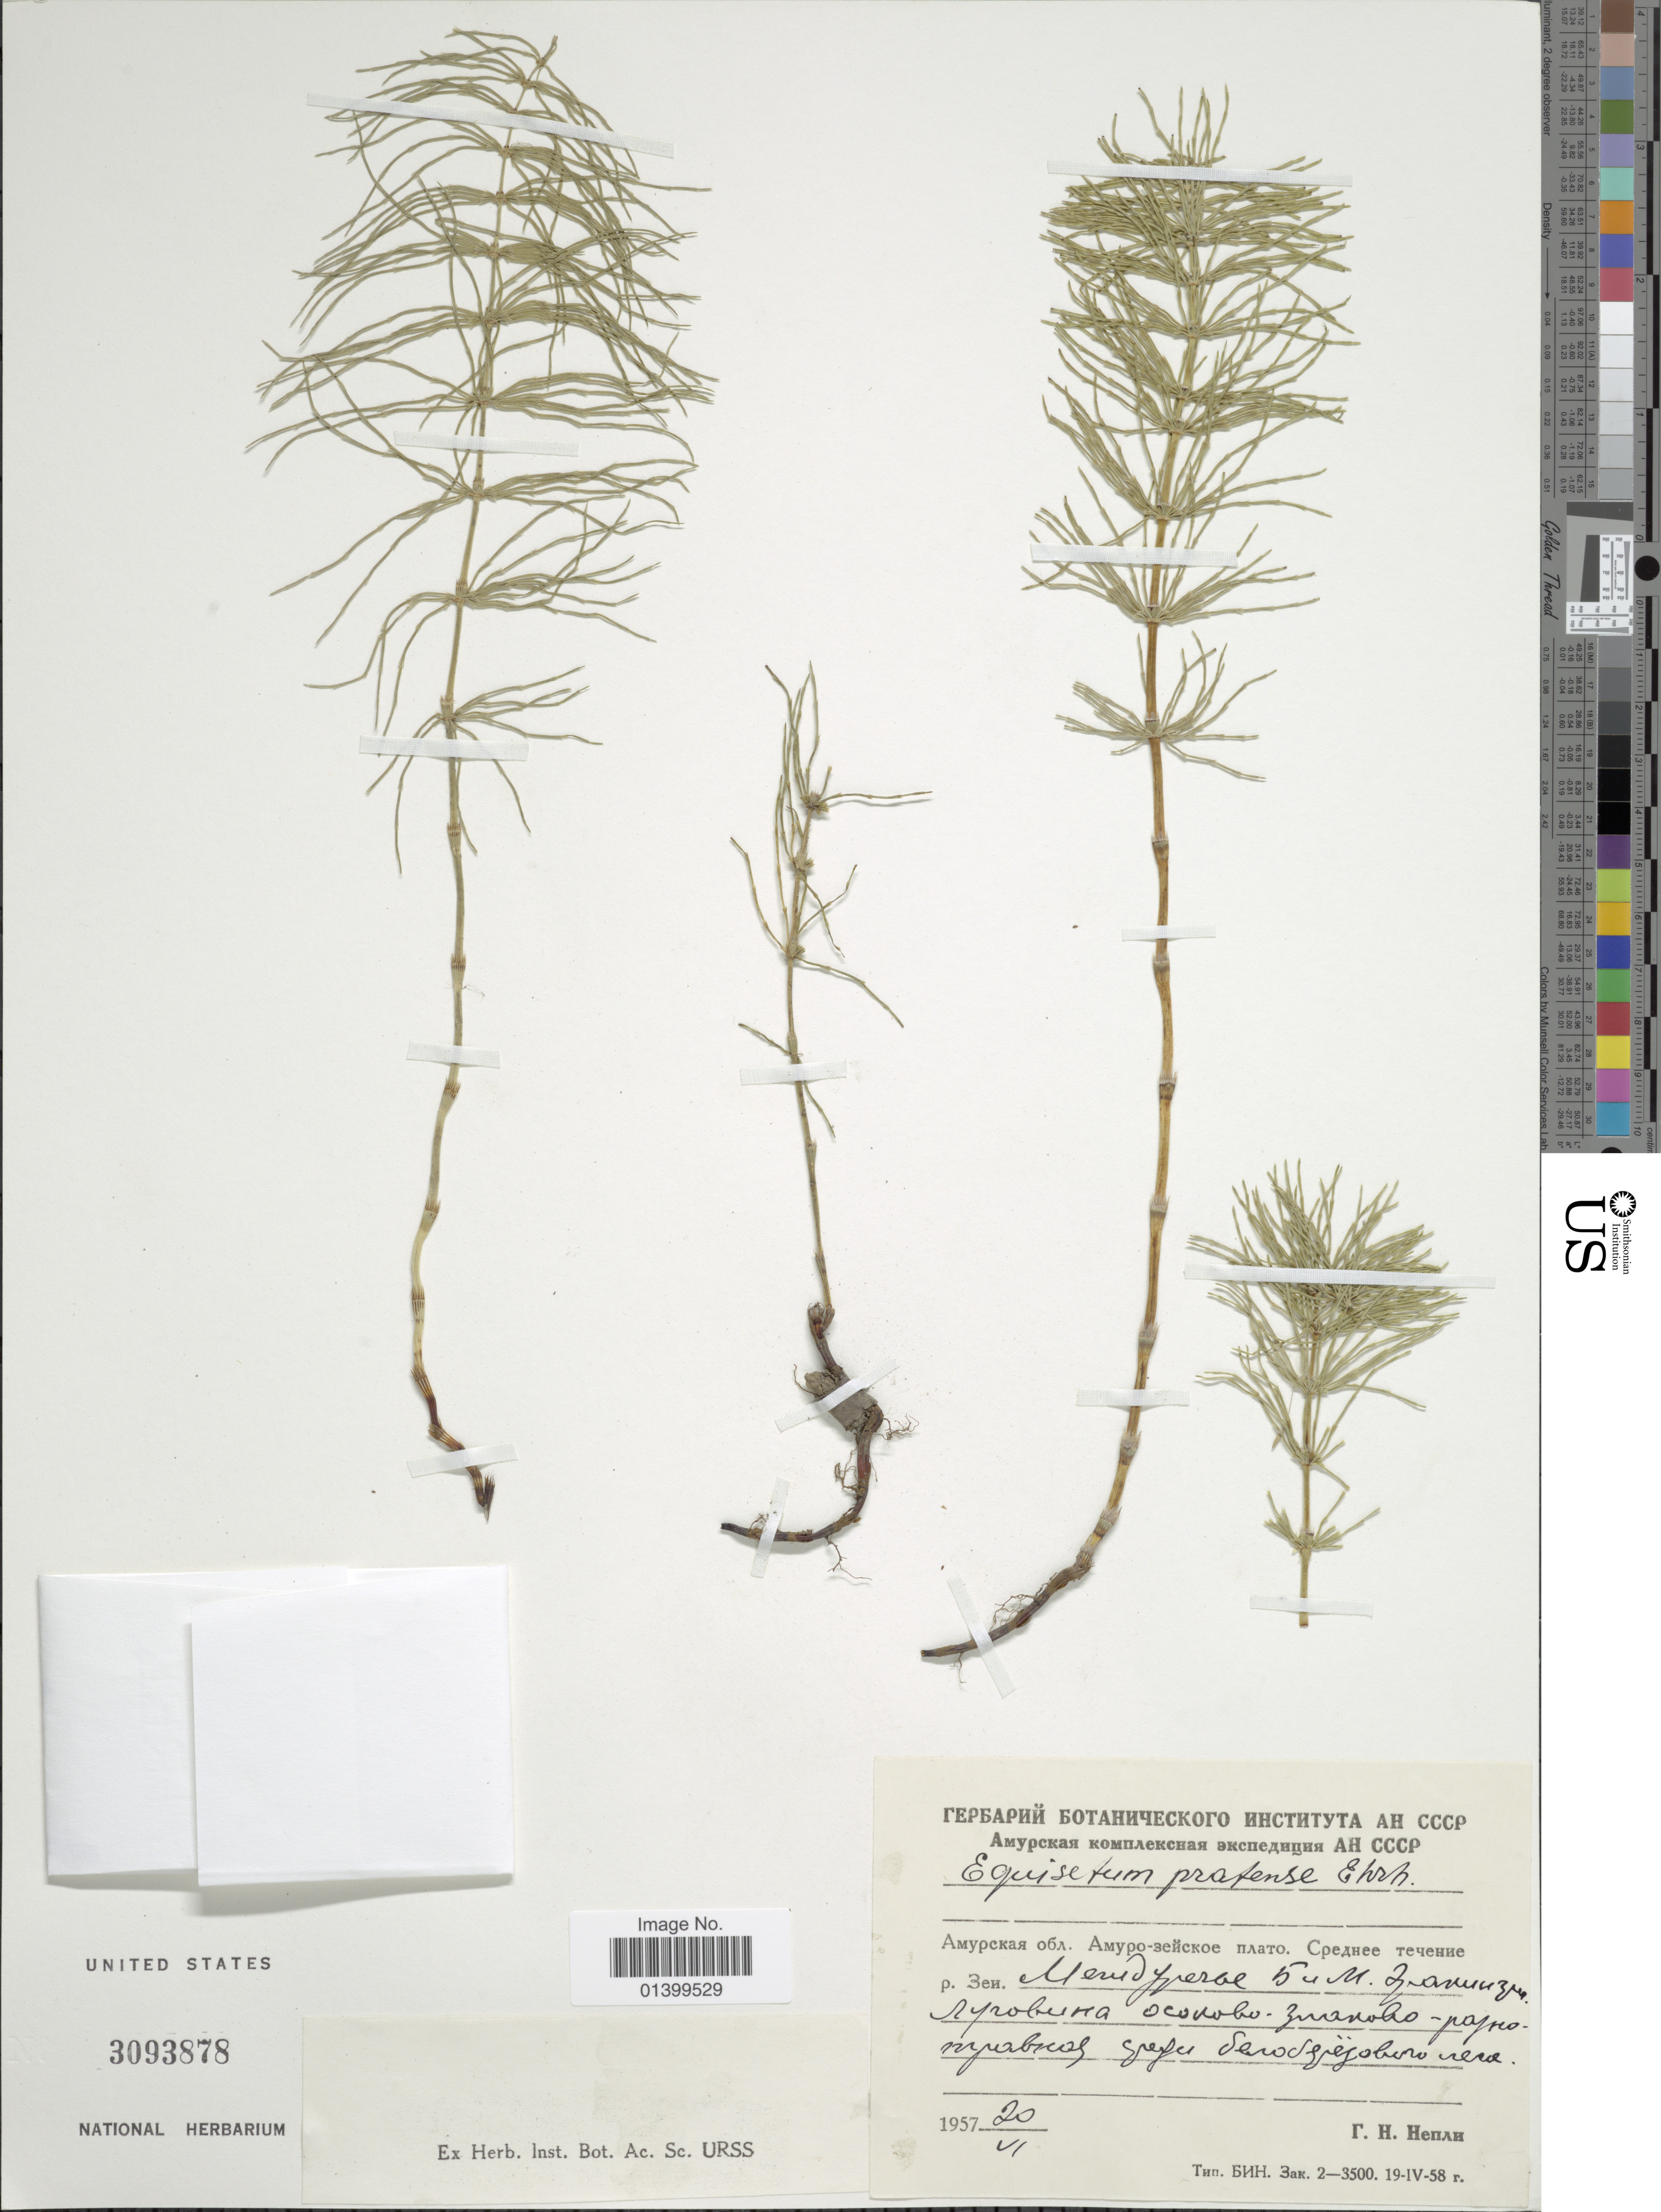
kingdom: Plantae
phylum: Tracheophyta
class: Polypodiopsida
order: Equisetales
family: Equisetaceae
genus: Equisetum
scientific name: Equisetum pratense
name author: Ehrh.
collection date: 1957-06-20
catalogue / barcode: US 3093878